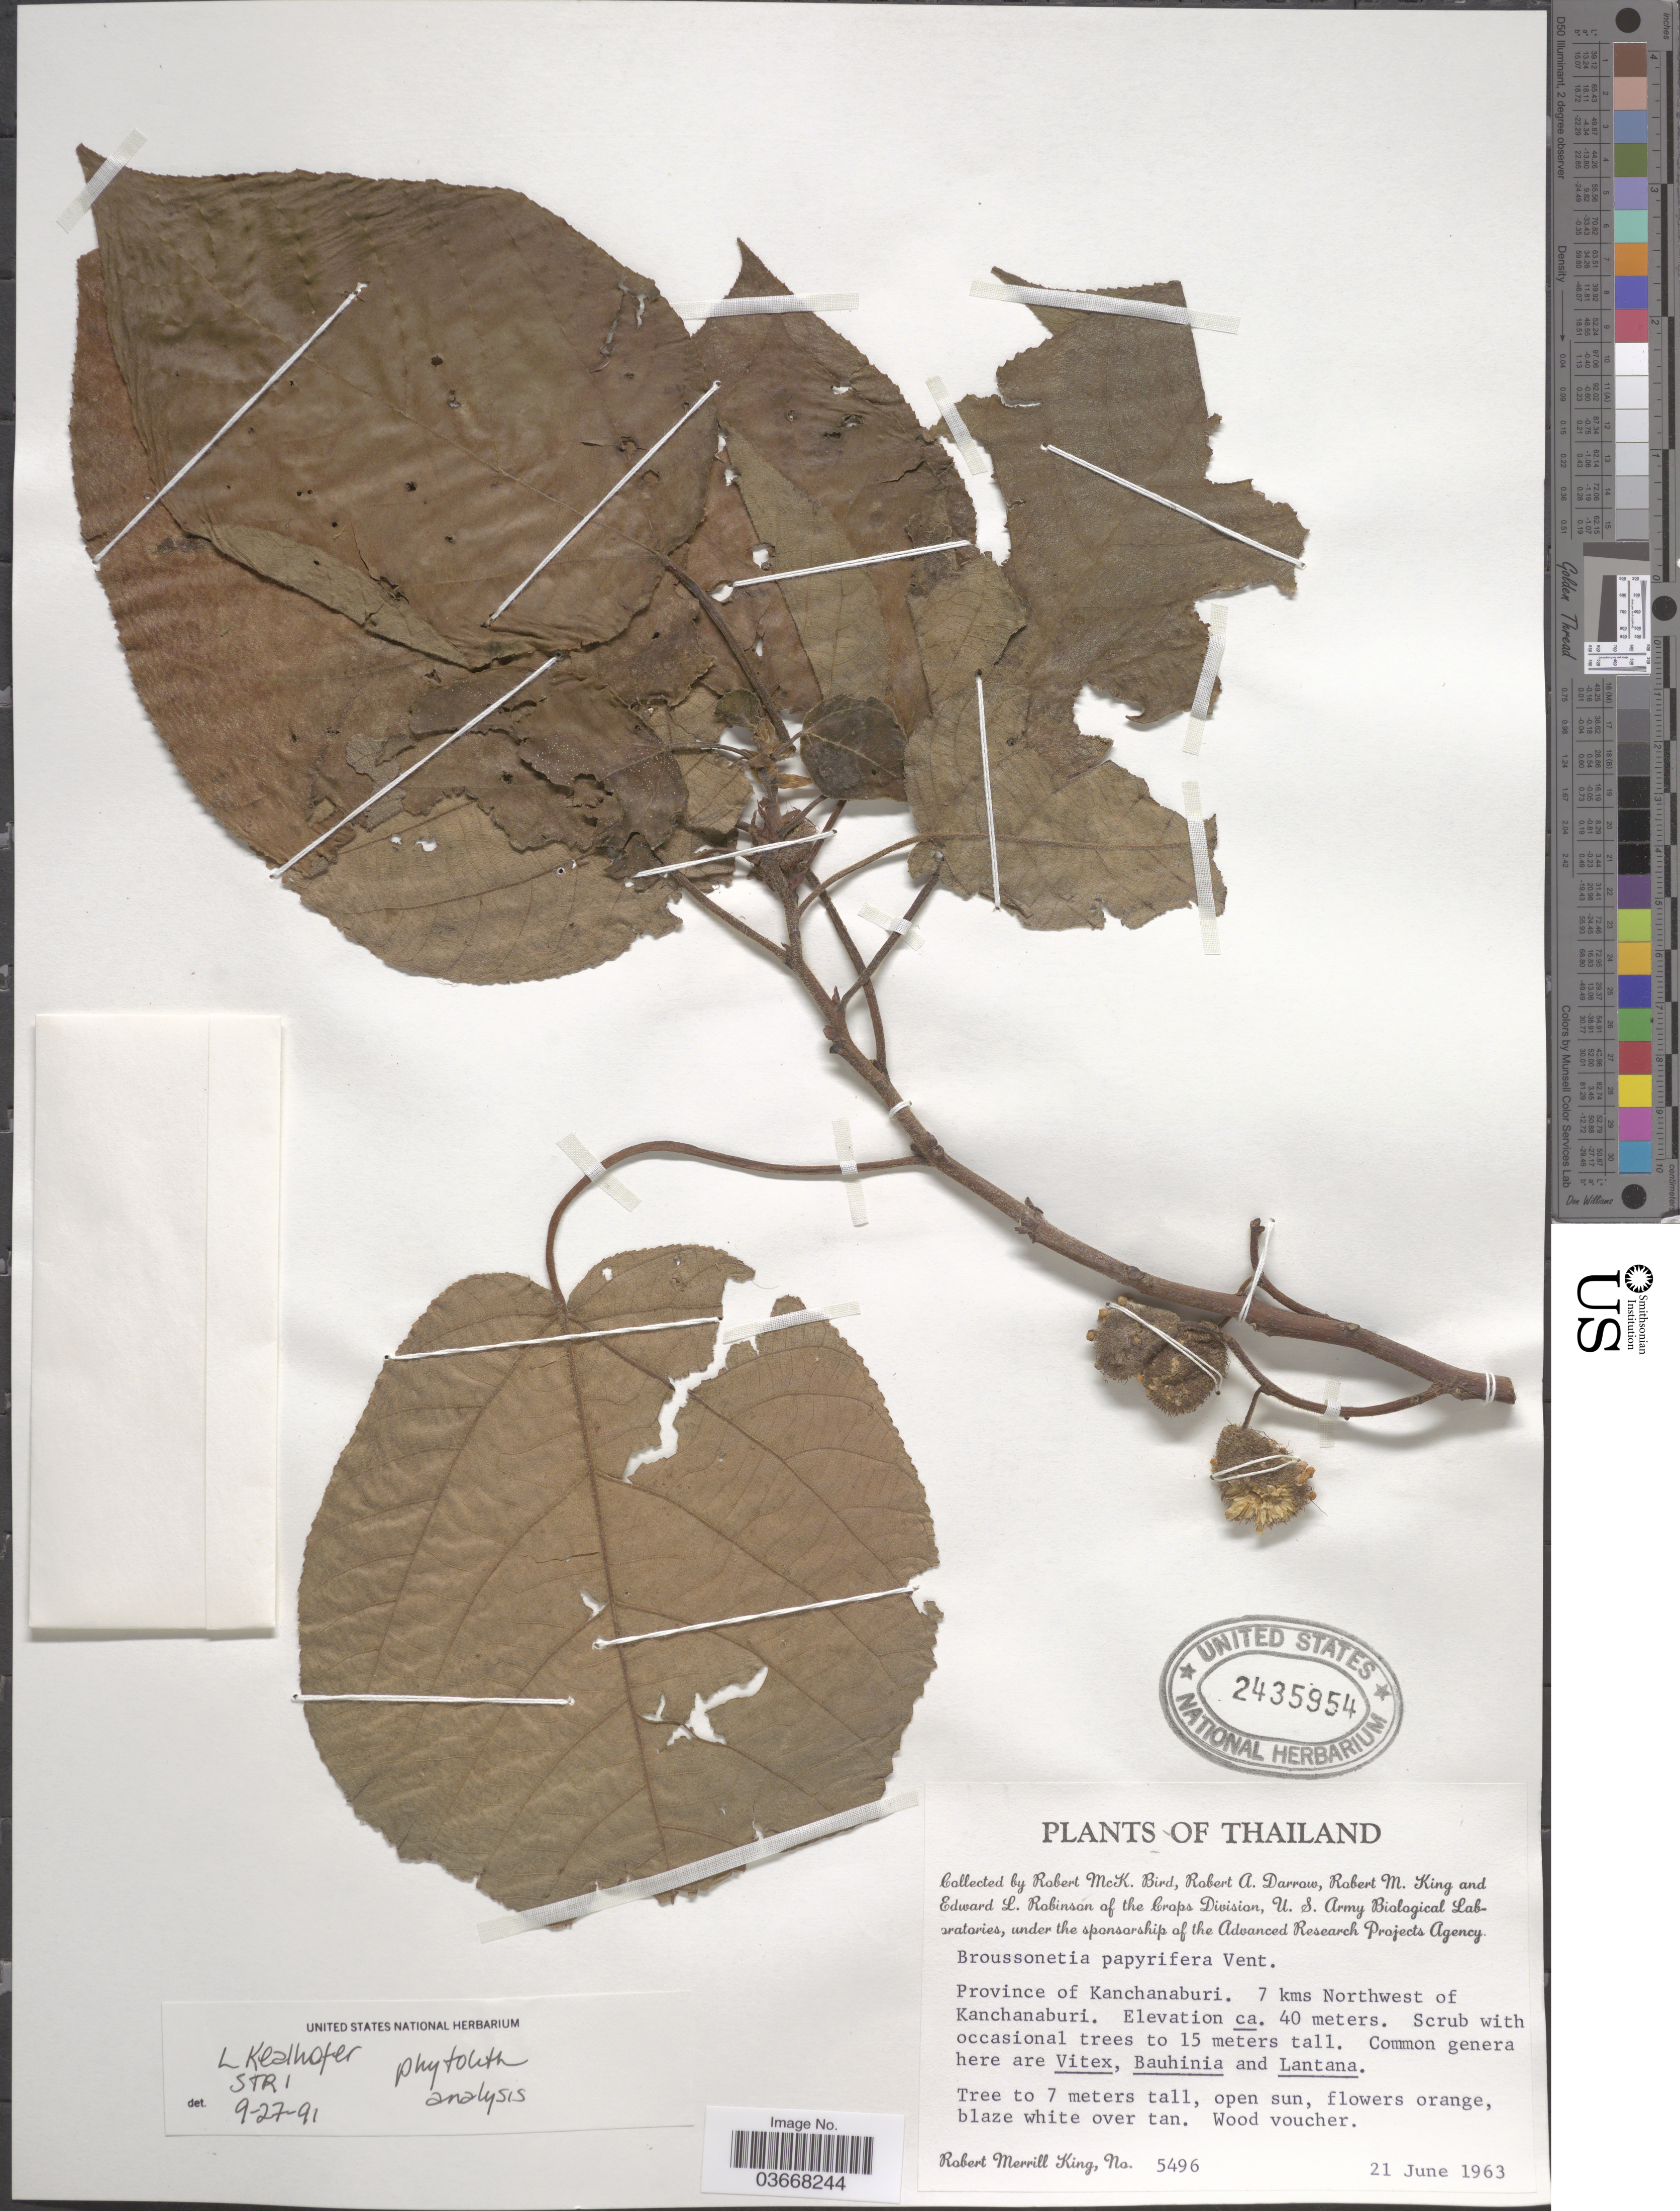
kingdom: Plantae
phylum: Tracheophyta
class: Magnoliopsida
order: Rosales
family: Moraceae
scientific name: Broussoneta papyrifera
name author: (L.) L'Hér. ex Vent.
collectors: R. M. King, R. M. Bird, R. A. Darrow & E. L. Robinson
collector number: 5496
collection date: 1963-06-21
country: Thailand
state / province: Kanchanaburi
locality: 7 kms Northwest of Kanchanaburi.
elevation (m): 40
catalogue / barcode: US 2435954